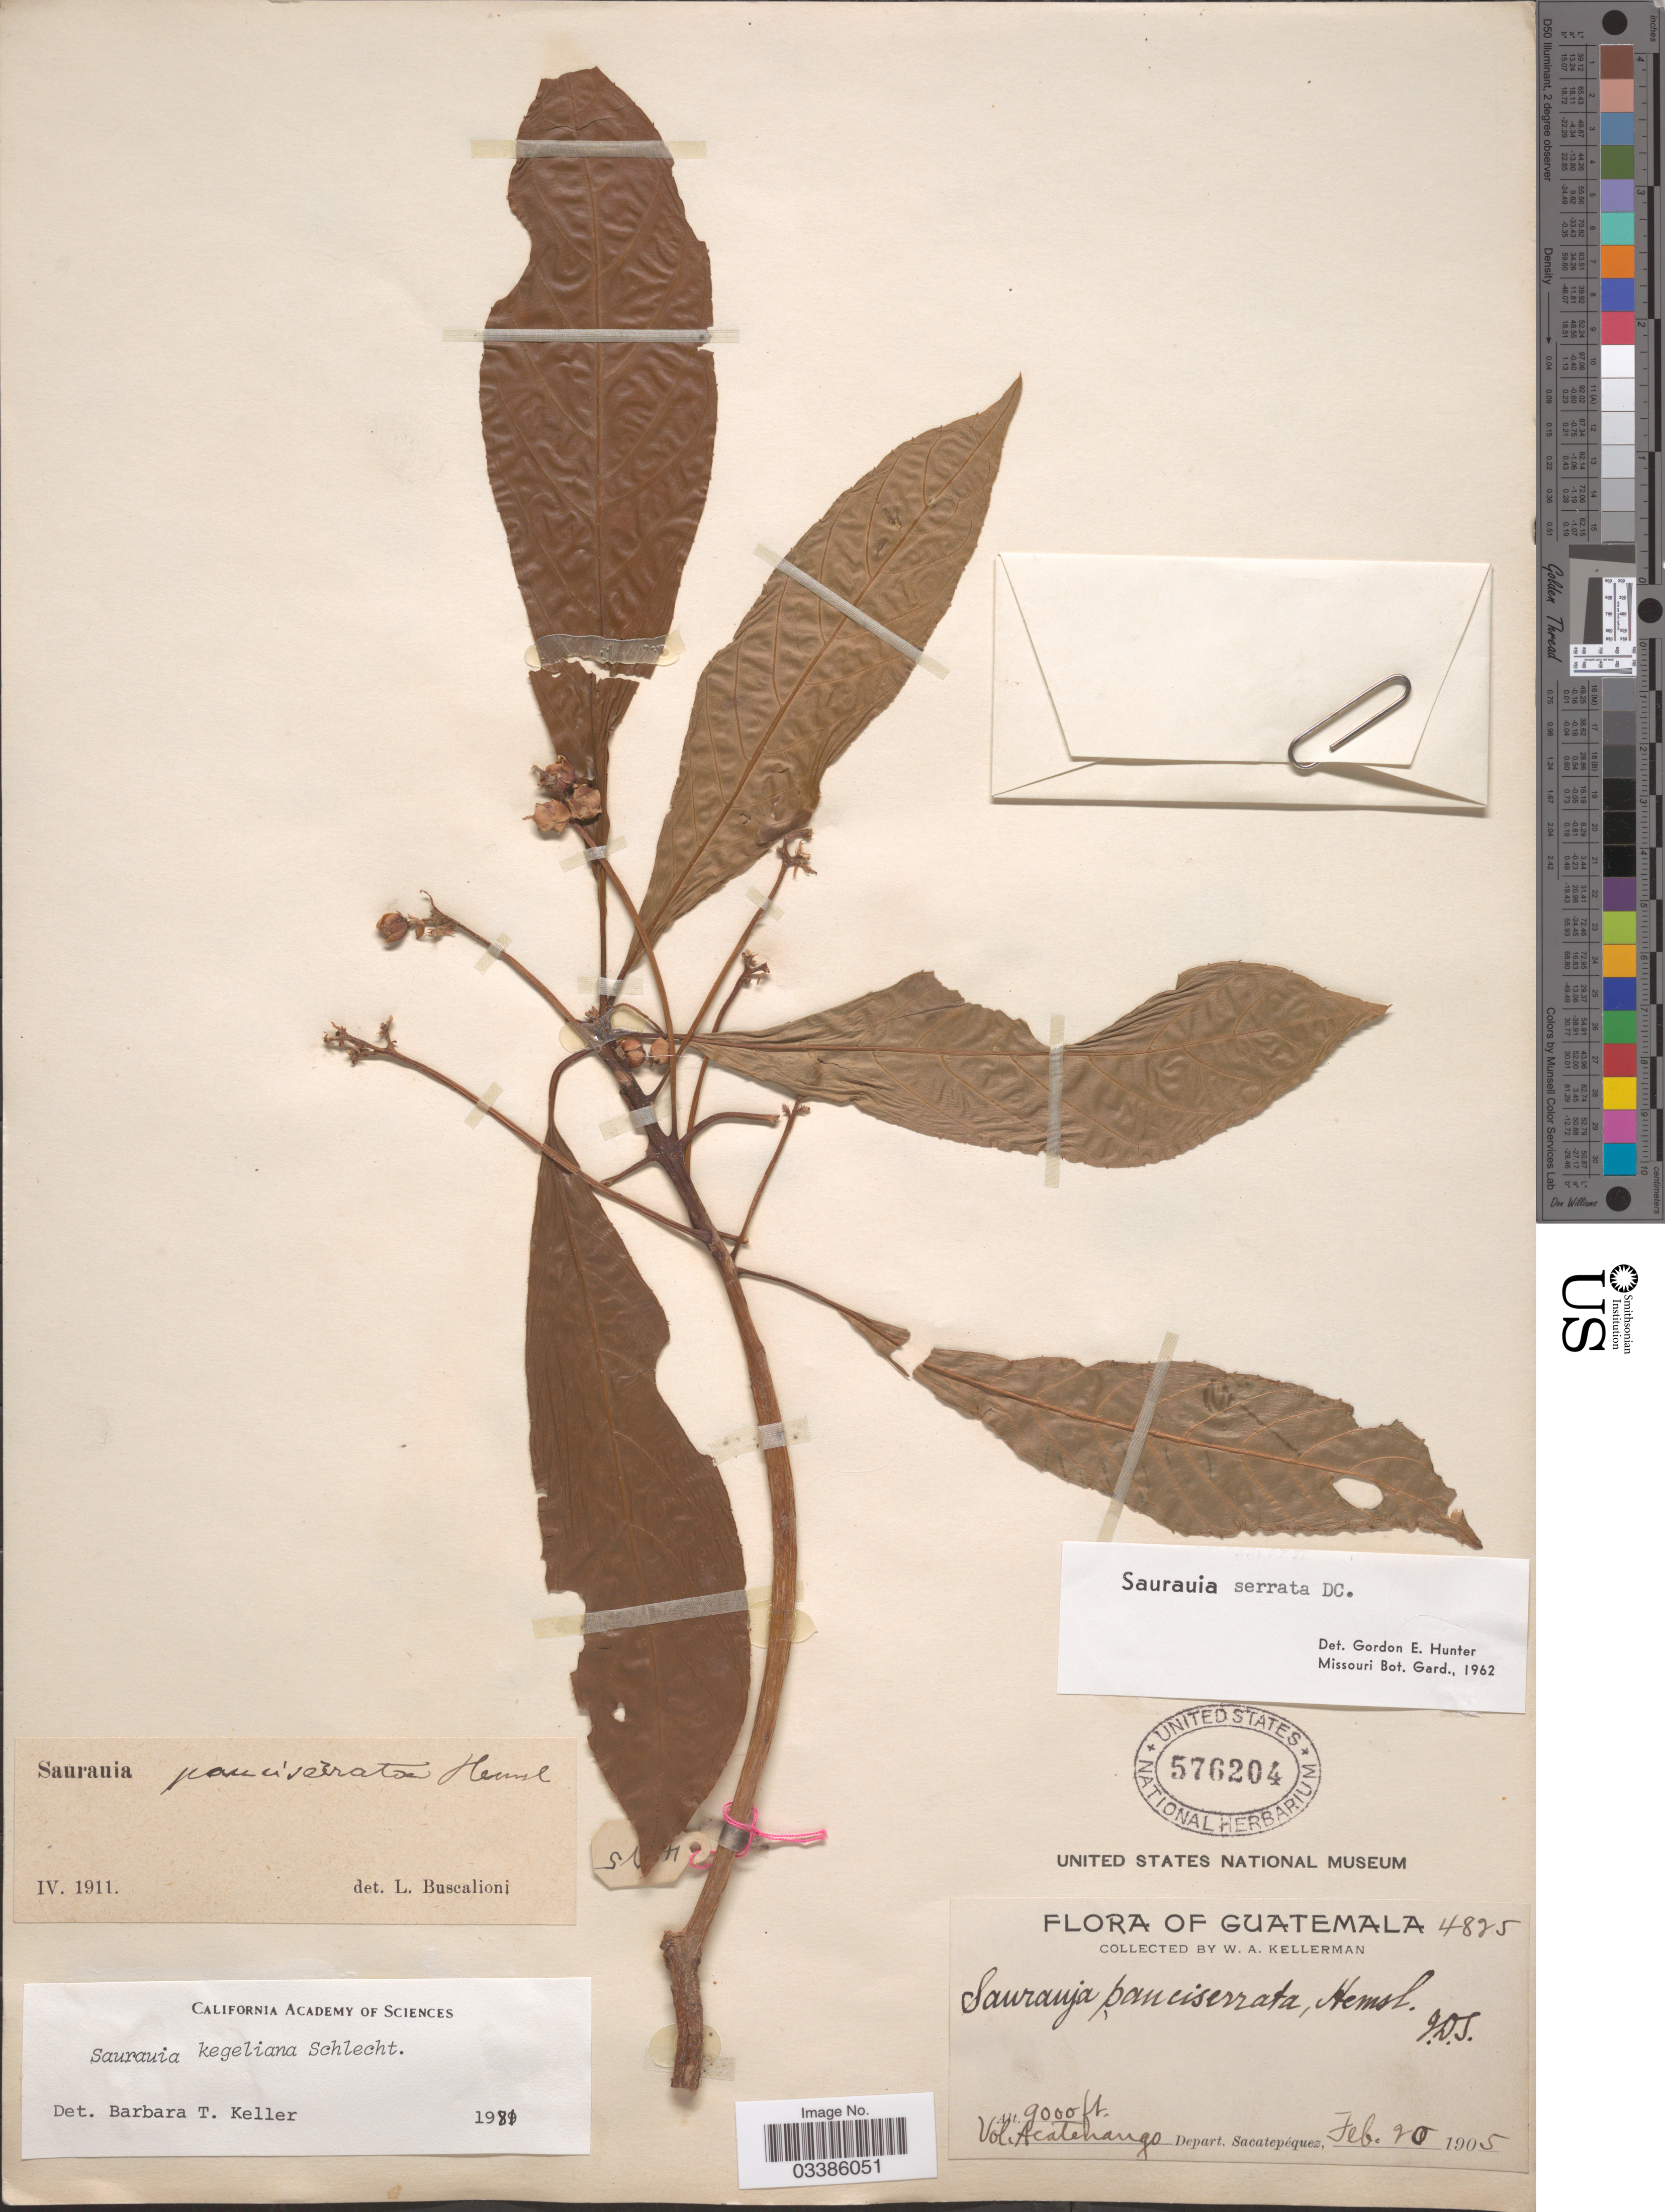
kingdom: Plantae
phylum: Tracheophyta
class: Magnoliopsida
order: Ericales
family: Actinidiaceae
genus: Saurauia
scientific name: Saurauia kegeliana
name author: Schltdl.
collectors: W. Kellerman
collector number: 4825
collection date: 1905-02-20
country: Guatemala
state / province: Sacatepéquez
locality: Vol. Acatehango, Depart. Sacatepequez.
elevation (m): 2743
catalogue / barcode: US 576204